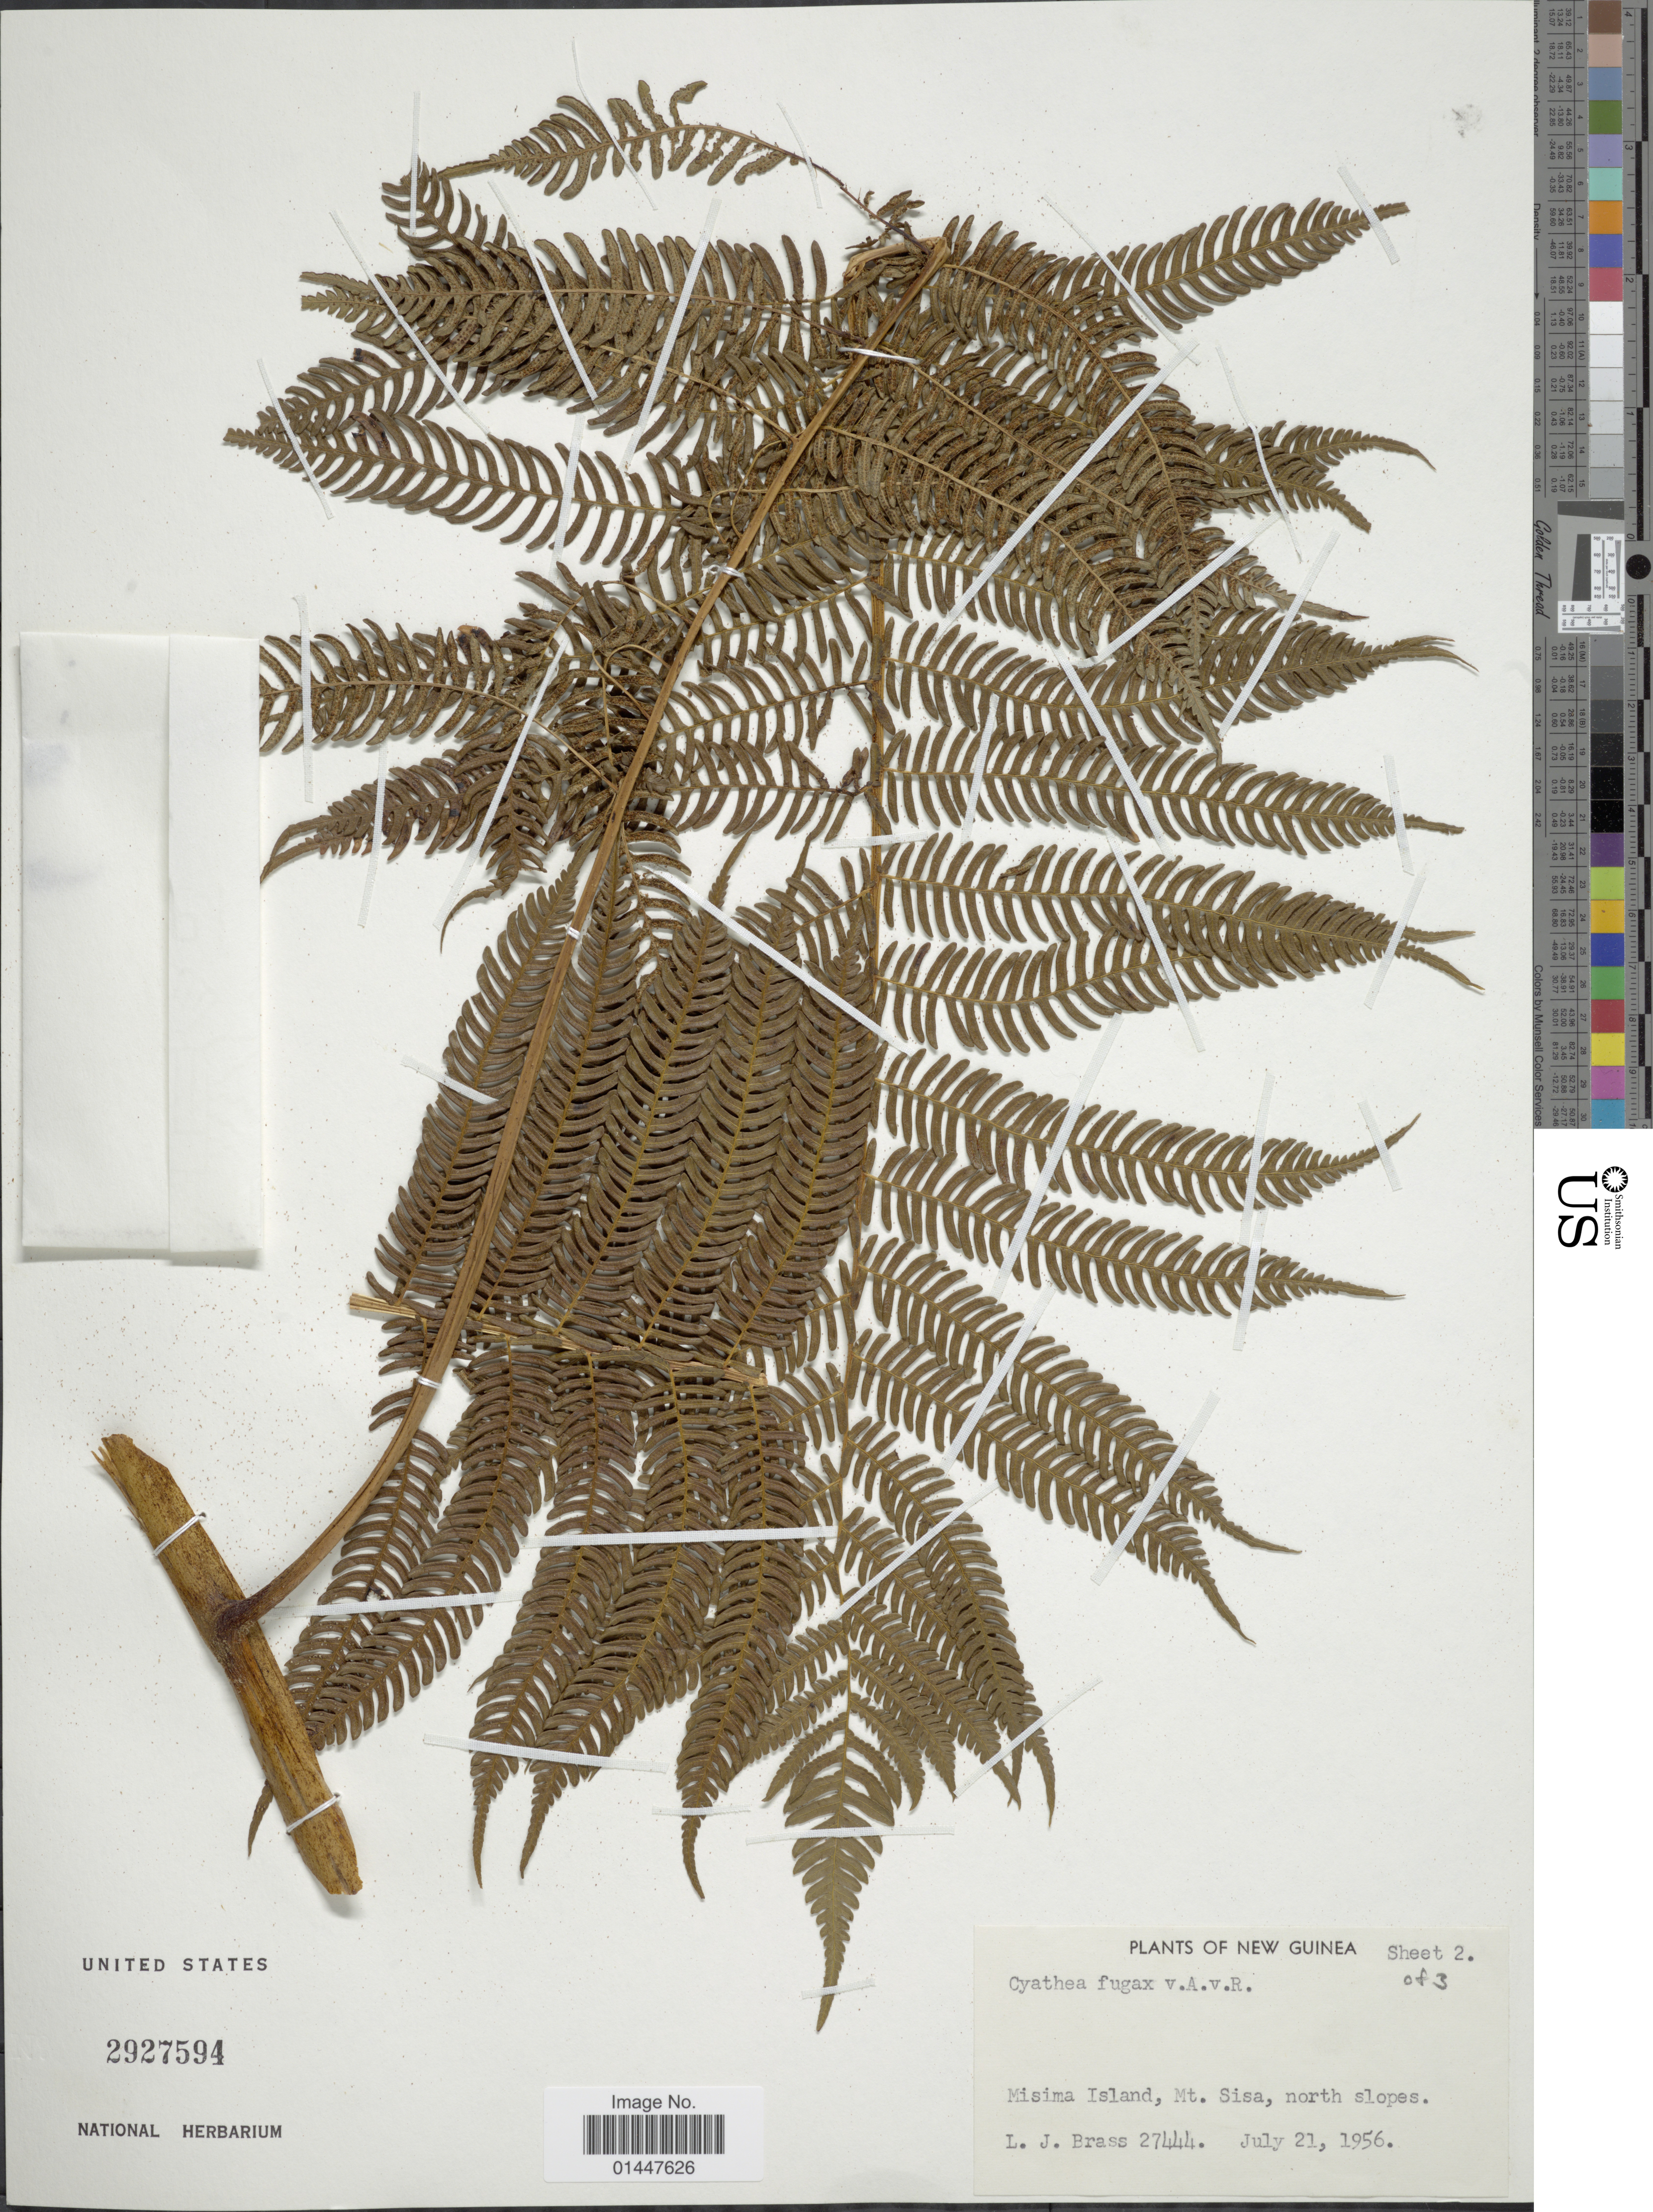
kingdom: Plantae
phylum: Tracheophyta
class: Polypodiopsida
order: Cyatheales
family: Cyatheaceae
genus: Sphaeropteris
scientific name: Sphaeropteris fugax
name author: (Alderw.) R.M. Tryon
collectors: L. J. Brass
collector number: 27444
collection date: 1956-07-21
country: Papua New Guinea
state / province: Milne Bay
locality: New Guinea. Misima Island, Mt Sisa, north slopes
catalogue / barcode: US 2927594